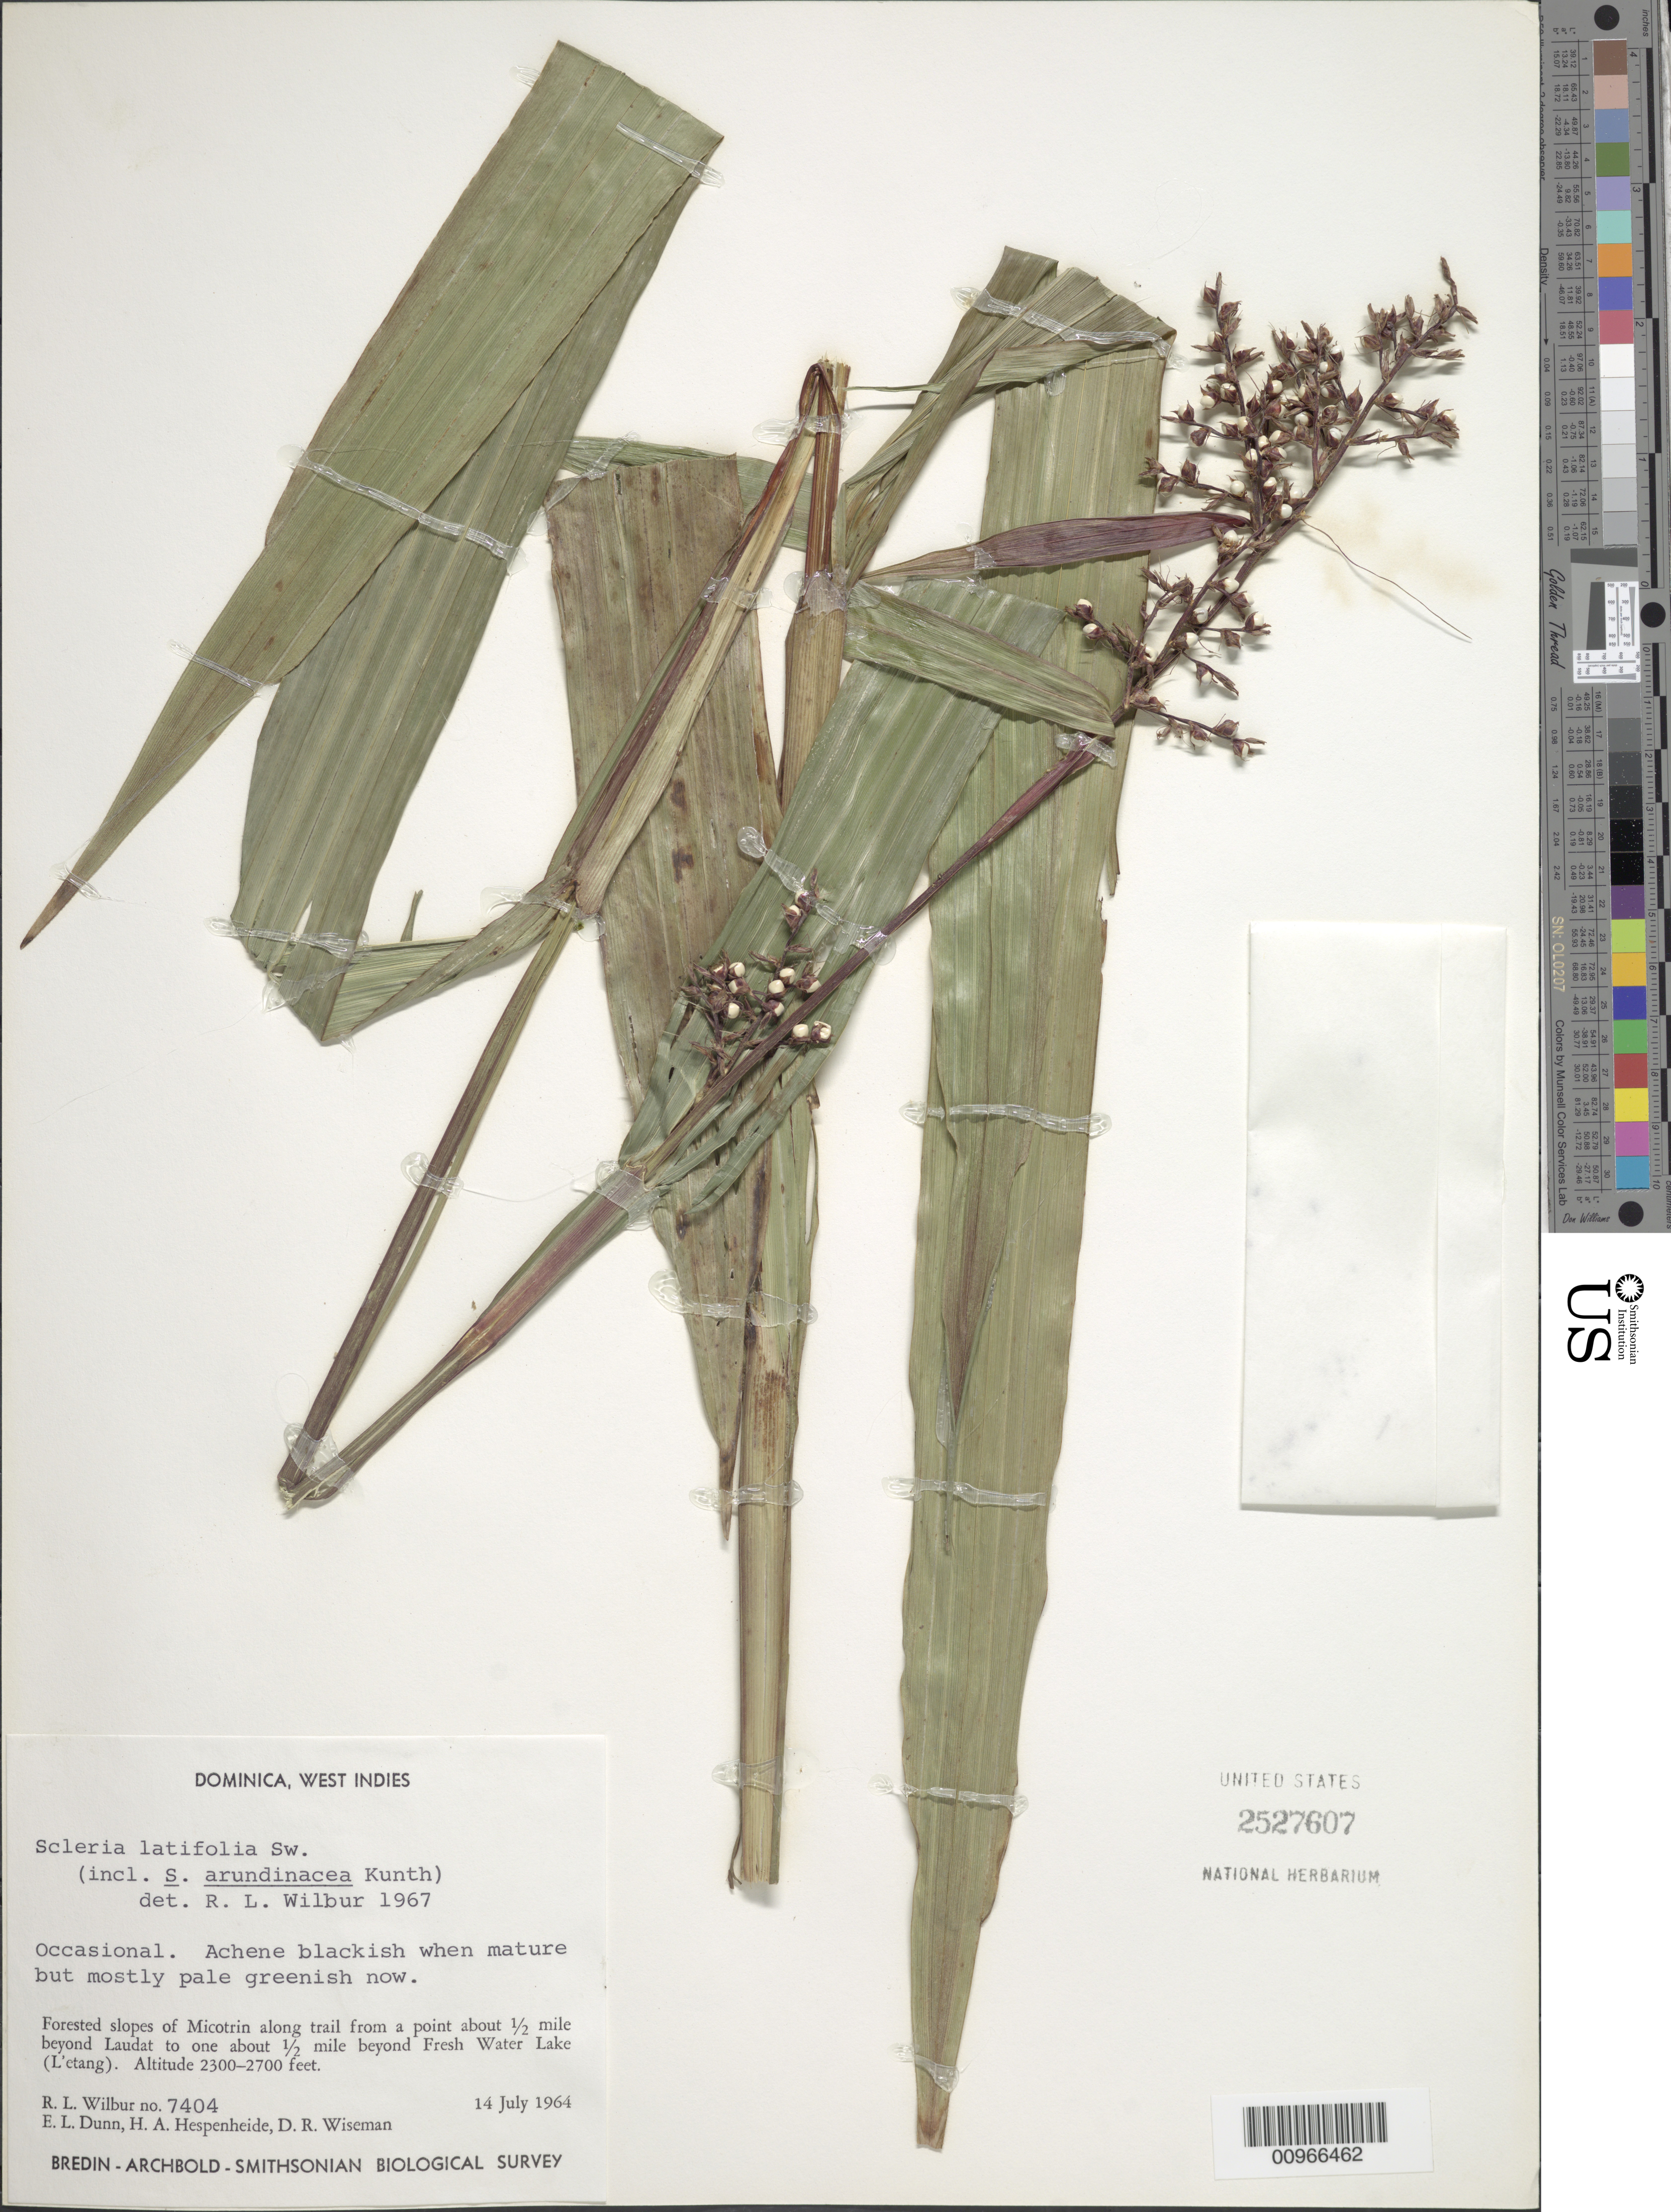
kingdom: Plantae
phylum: Tracheophyta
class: Liliopsida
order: Poales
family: Cyperaceae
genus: Scleria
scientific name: Scleria latifolia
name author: Sw.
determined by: Wilbur, R. L.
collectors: R. L. Wilbur, E. Dunn, H. A. Hespenheide & D. R. Wiseman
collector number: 7404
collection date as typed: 14 Jul 1964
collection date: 1964-07-14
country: Dominica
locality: Slopes of Micotrin along trail from a point about 1/2 mile beyond Laudat to one about 1/2 mile beyond Fresh Water Lake (L'etang)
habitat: Forested slopes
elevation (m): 701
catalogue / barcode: US 2527607